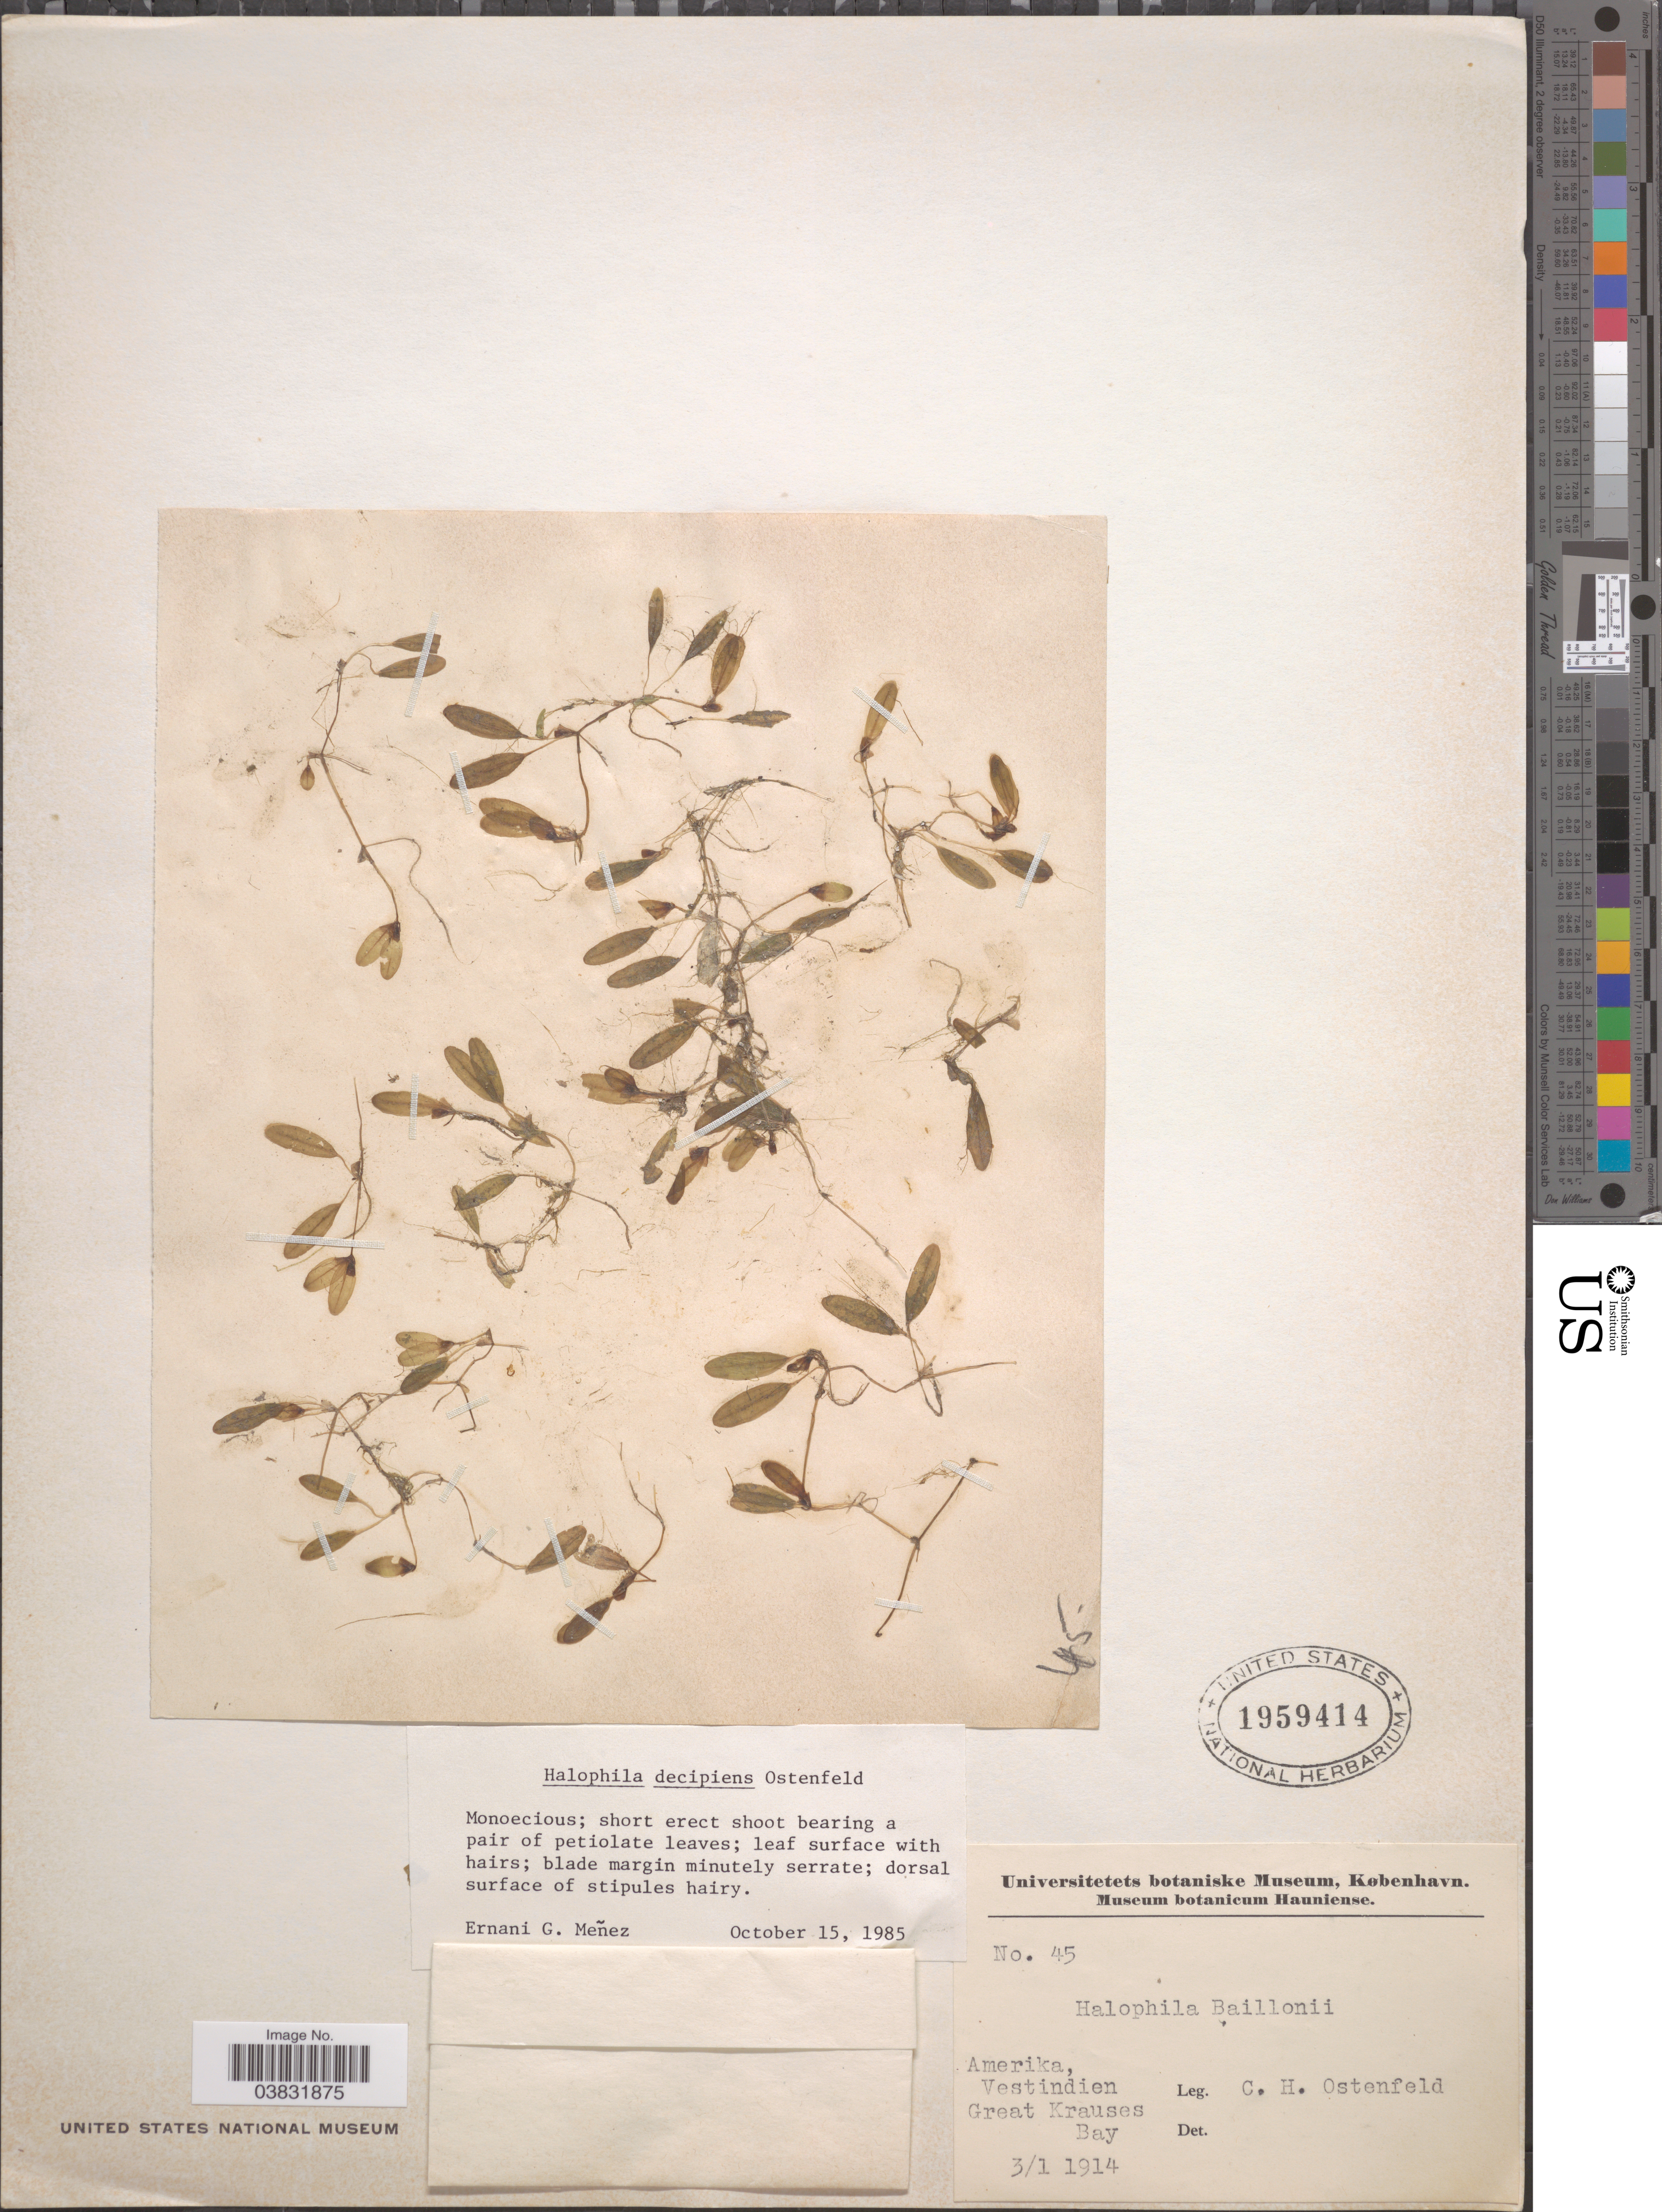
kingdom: Plantae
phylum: Tracheophyta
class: Liliopsida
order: Alismatales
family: Hydrocharitaceae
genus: Halophila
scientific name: Halophila decipiens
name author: Ostenf.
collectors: C. Ostenfeld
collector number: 45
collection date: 1914-01-03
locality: Amerika, Vestindien. Great Krauses Bay.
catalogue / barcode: US 1959414